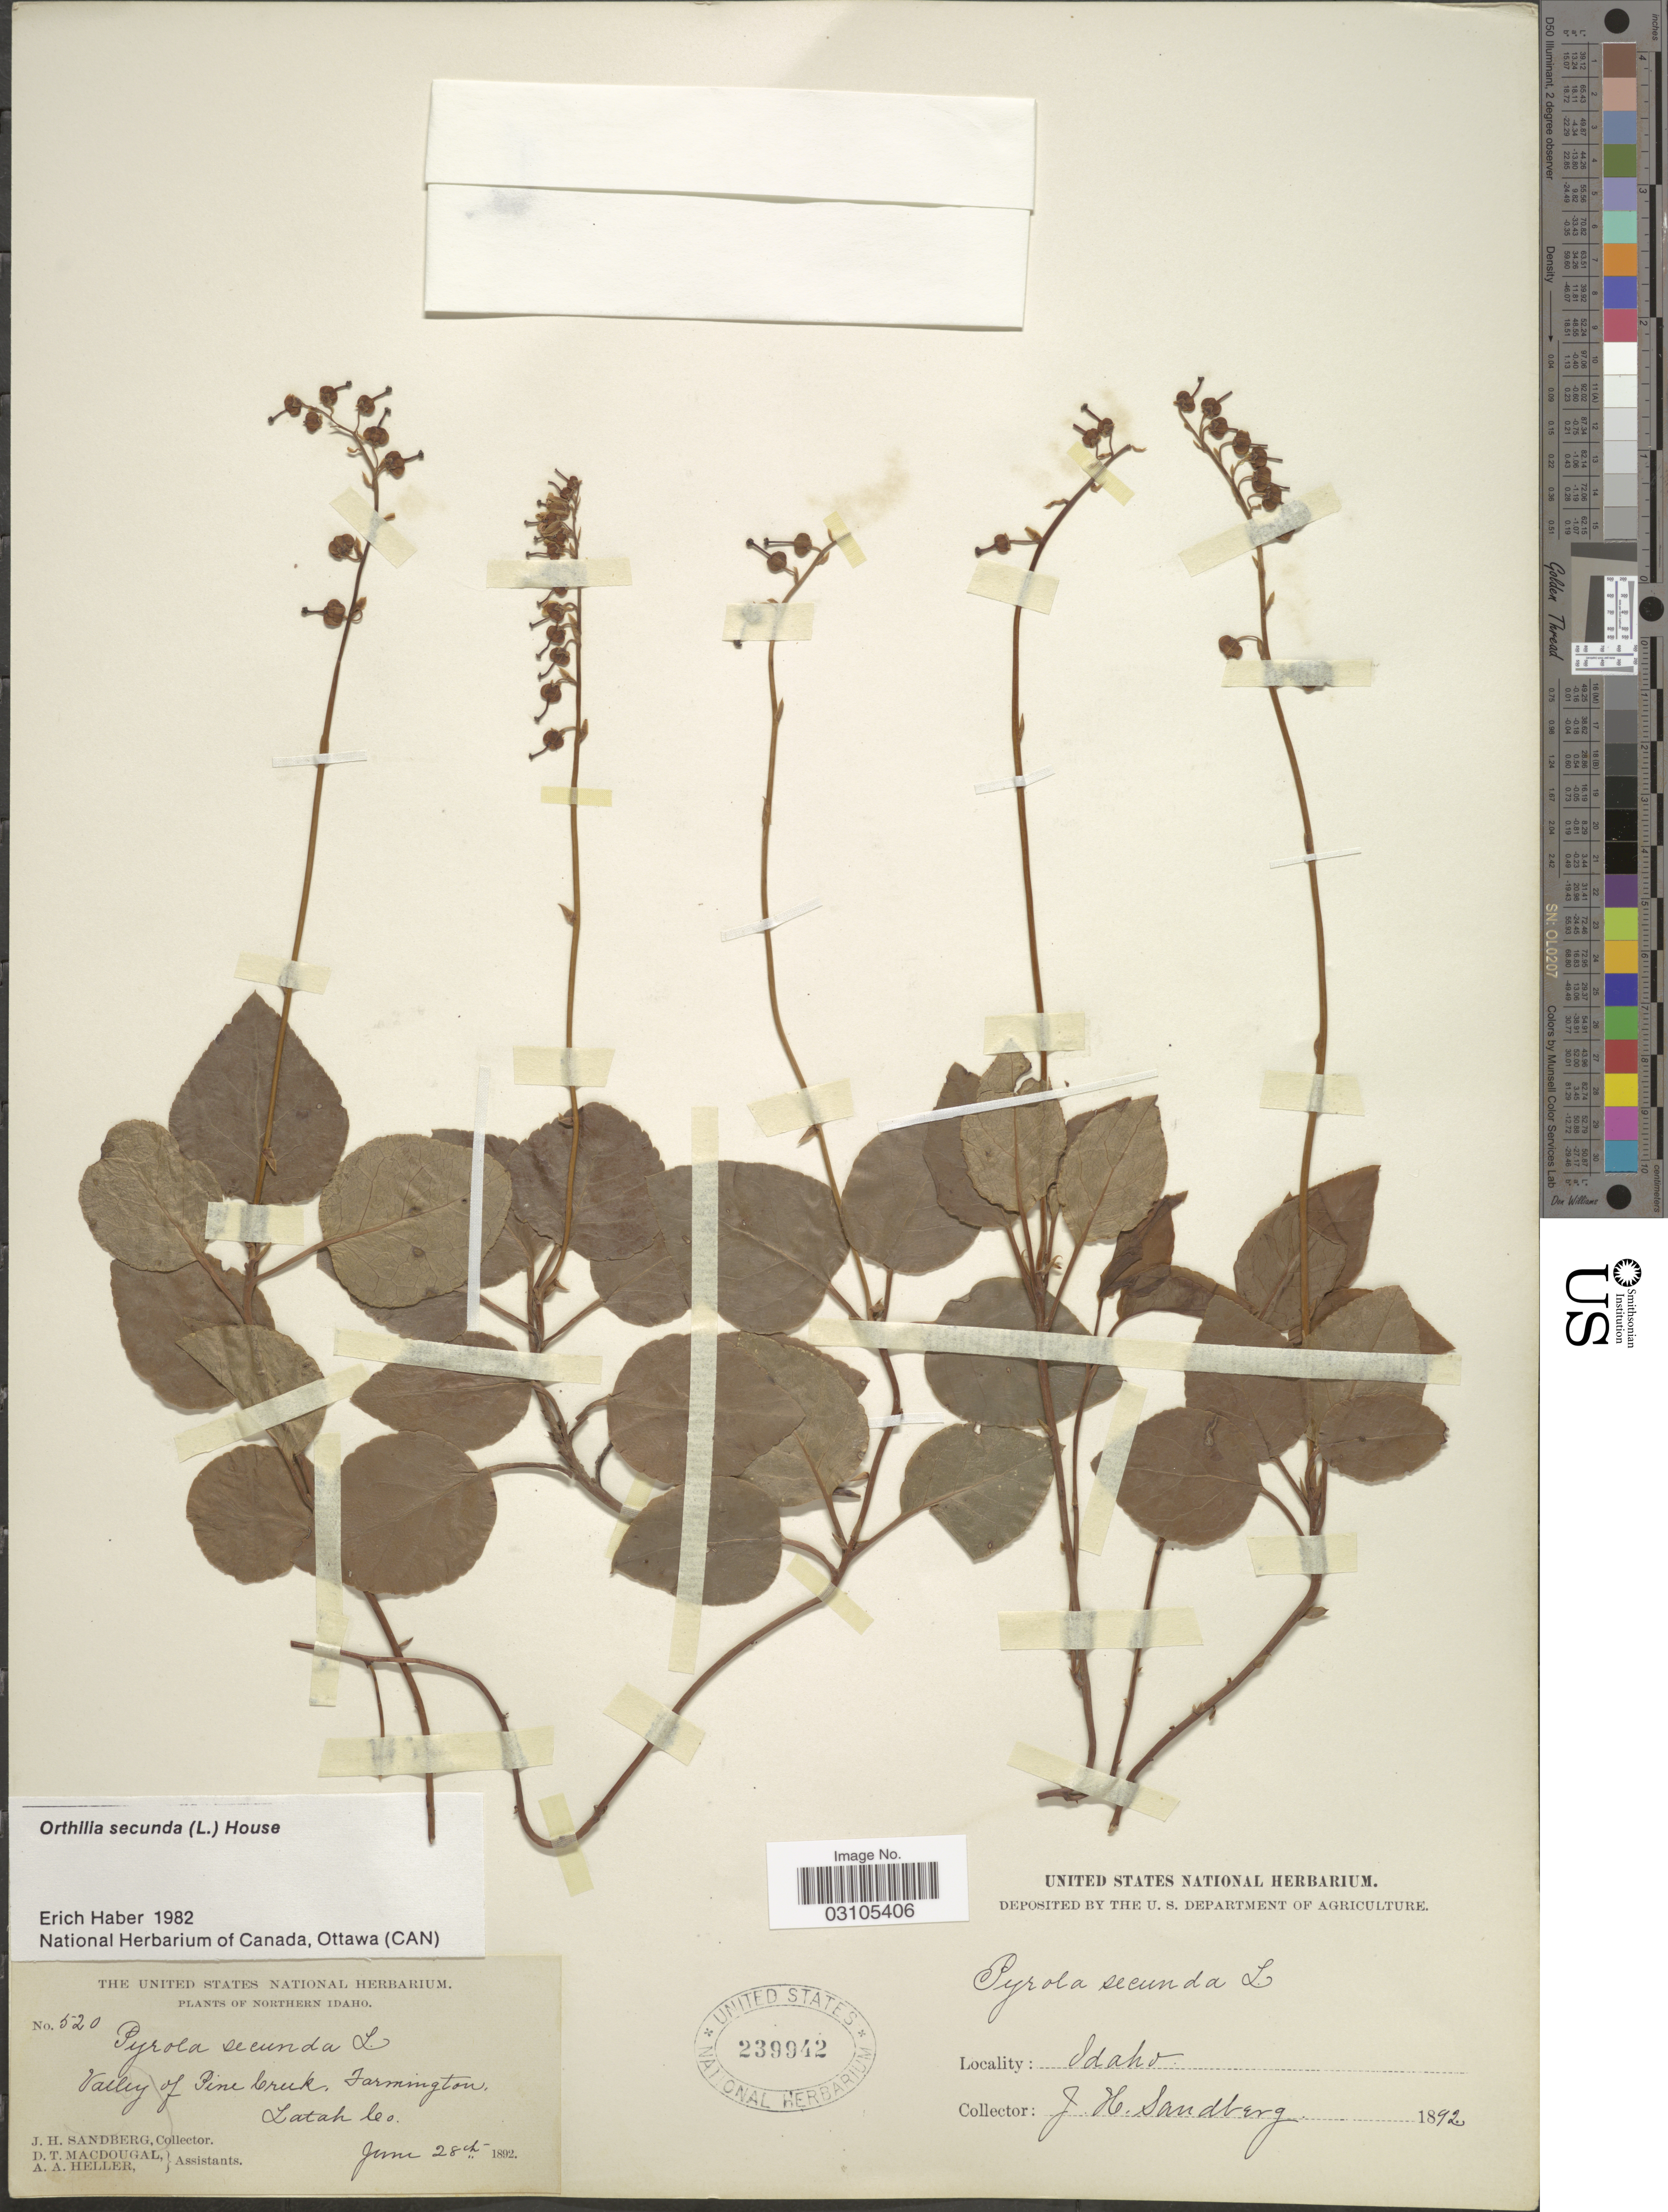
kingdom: Plantae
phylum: Tracheophyta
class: Magnoliopsida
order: Ericales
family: Ericaceae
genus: Orthilia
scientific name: Orthilia secunda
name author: (L.) House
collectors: J. H. Sandberg, D. T. MacDougal & A. A. Heller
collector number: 520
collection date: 1892-06-28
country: United States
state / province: Idaho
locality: Northern Idaho. Valley of Pine Creek, Farmington. Latah Co.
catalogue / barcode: US 239942